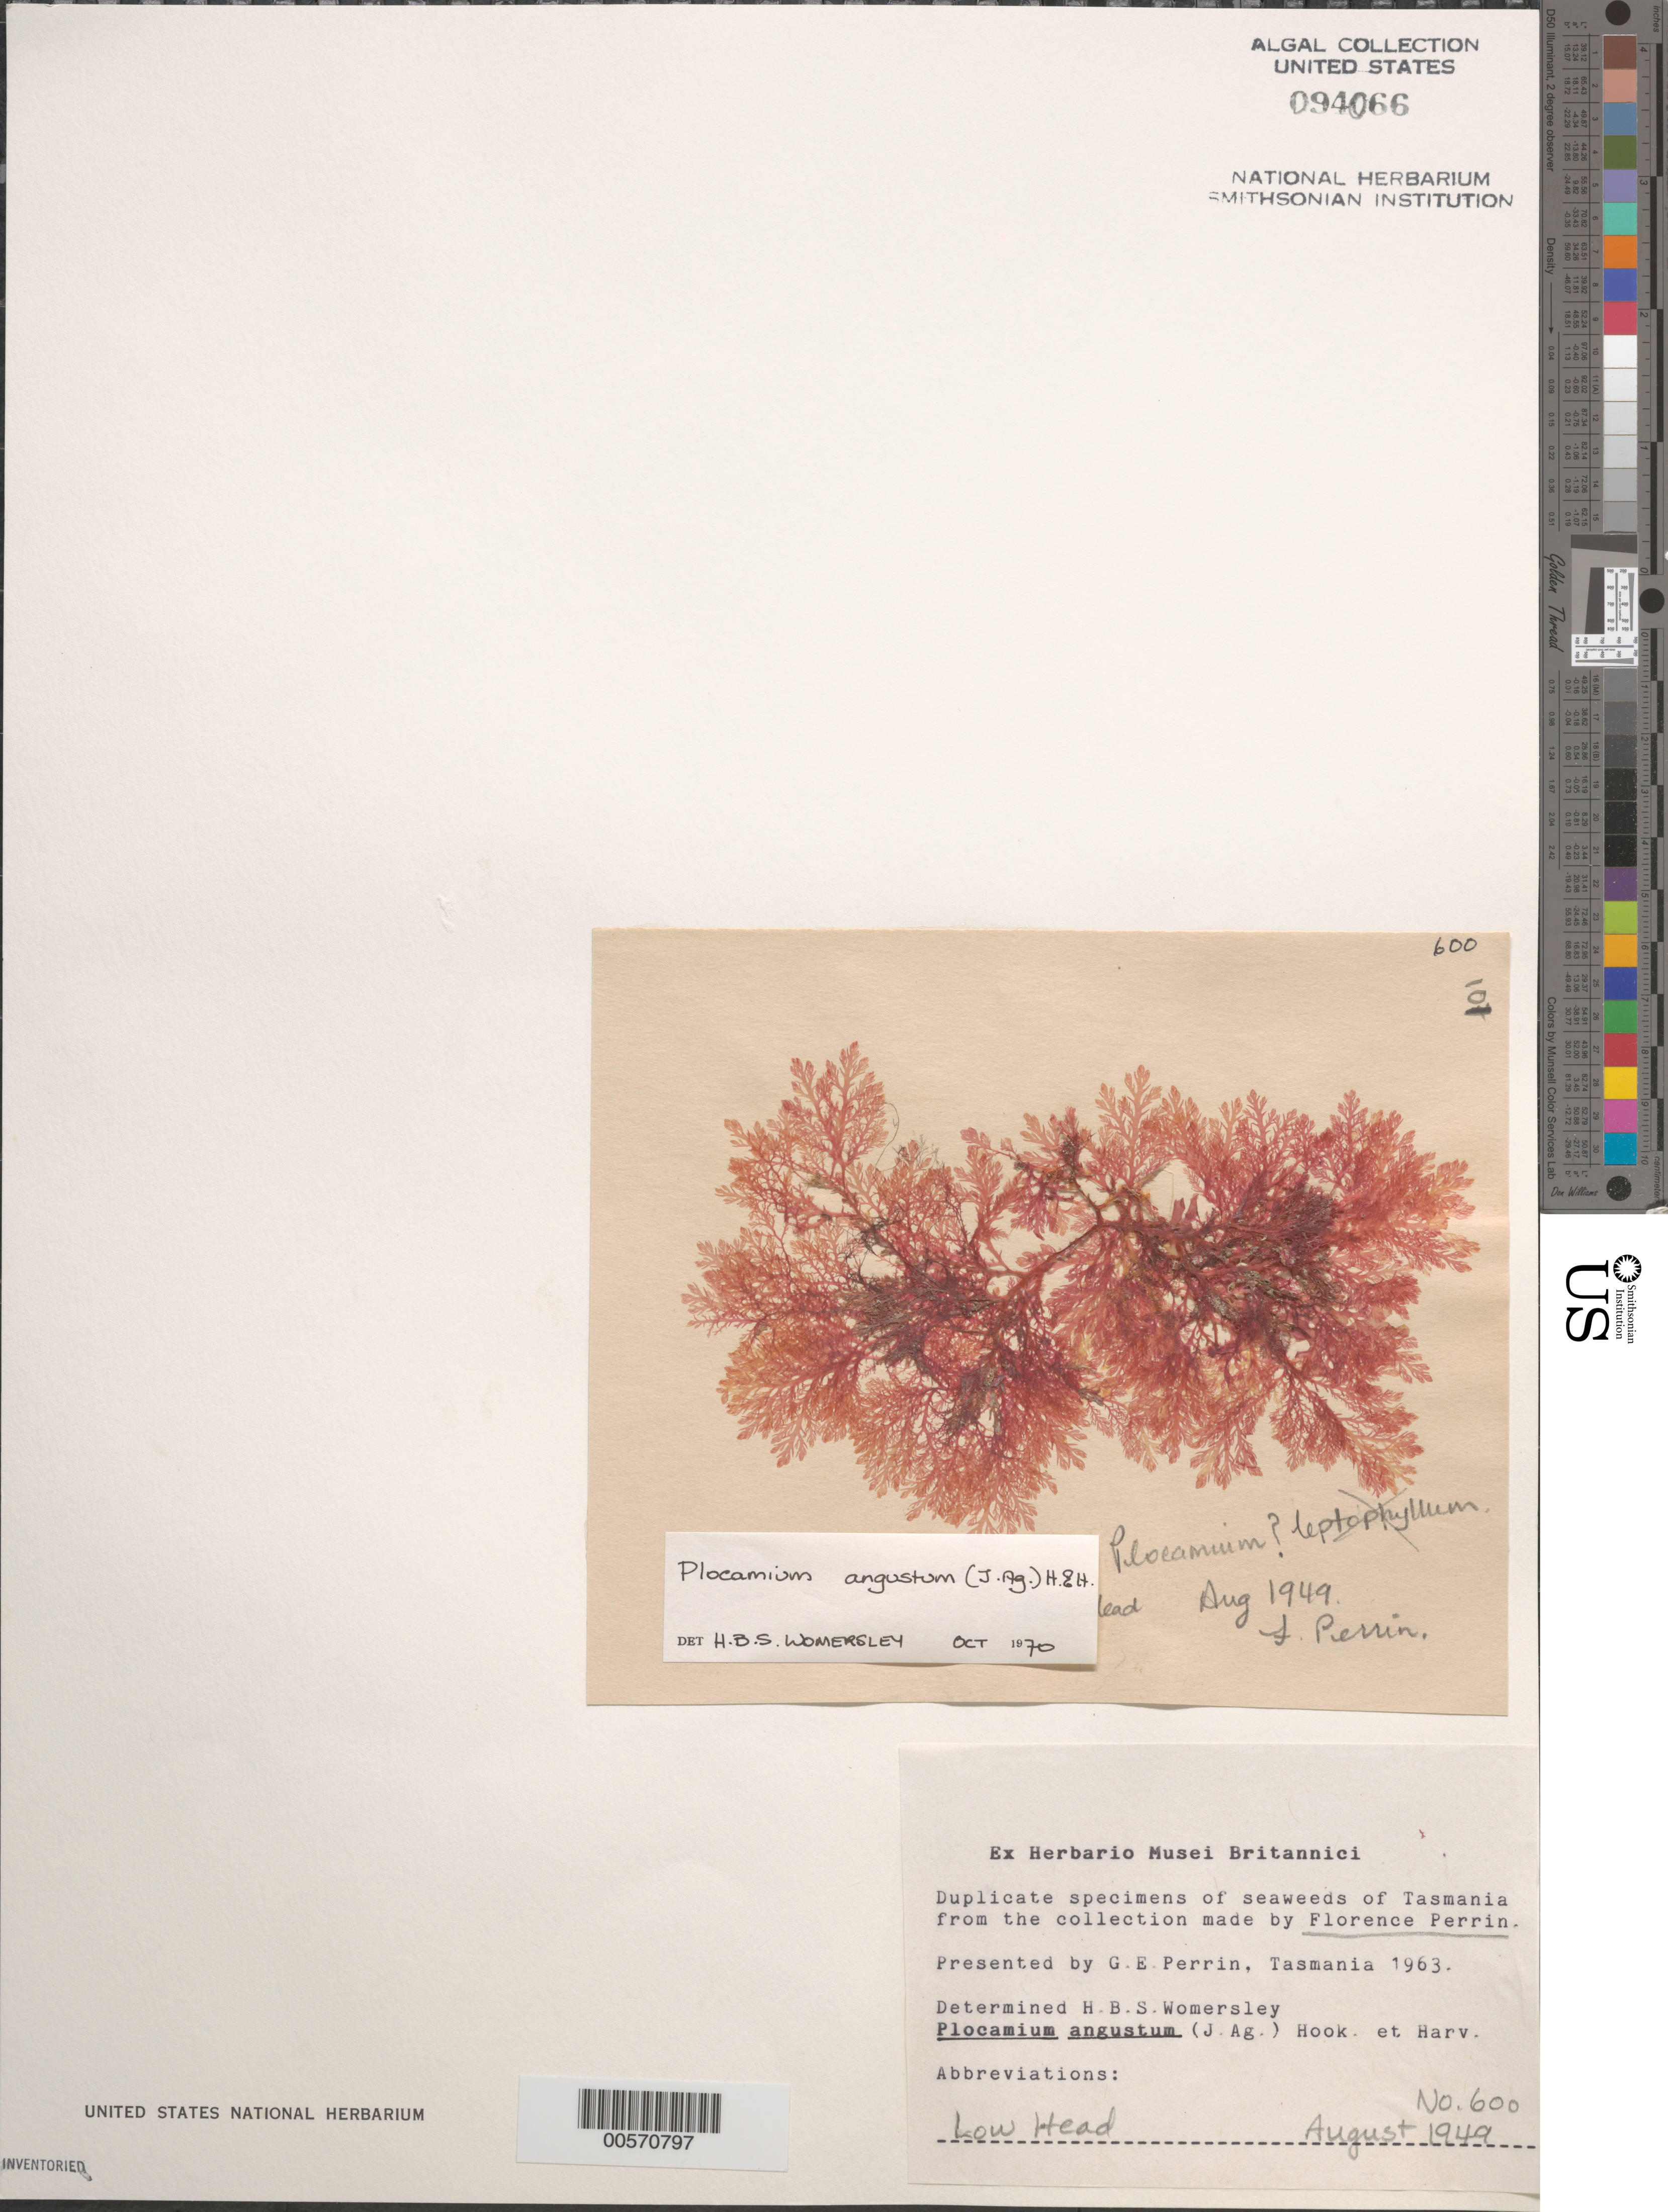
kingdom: Plantae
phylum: Rhodophyta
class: Florideophyceae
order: Plocamiales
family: Plocamiaceae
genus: Plocamium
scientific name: Plocamium angustum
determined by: Womersley, H. B. S.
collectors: F. Perrin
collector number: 600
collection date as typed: Aug 1949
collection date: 1949-08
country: Australia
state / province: Tasmania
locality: Low Head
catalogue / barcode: US 94066